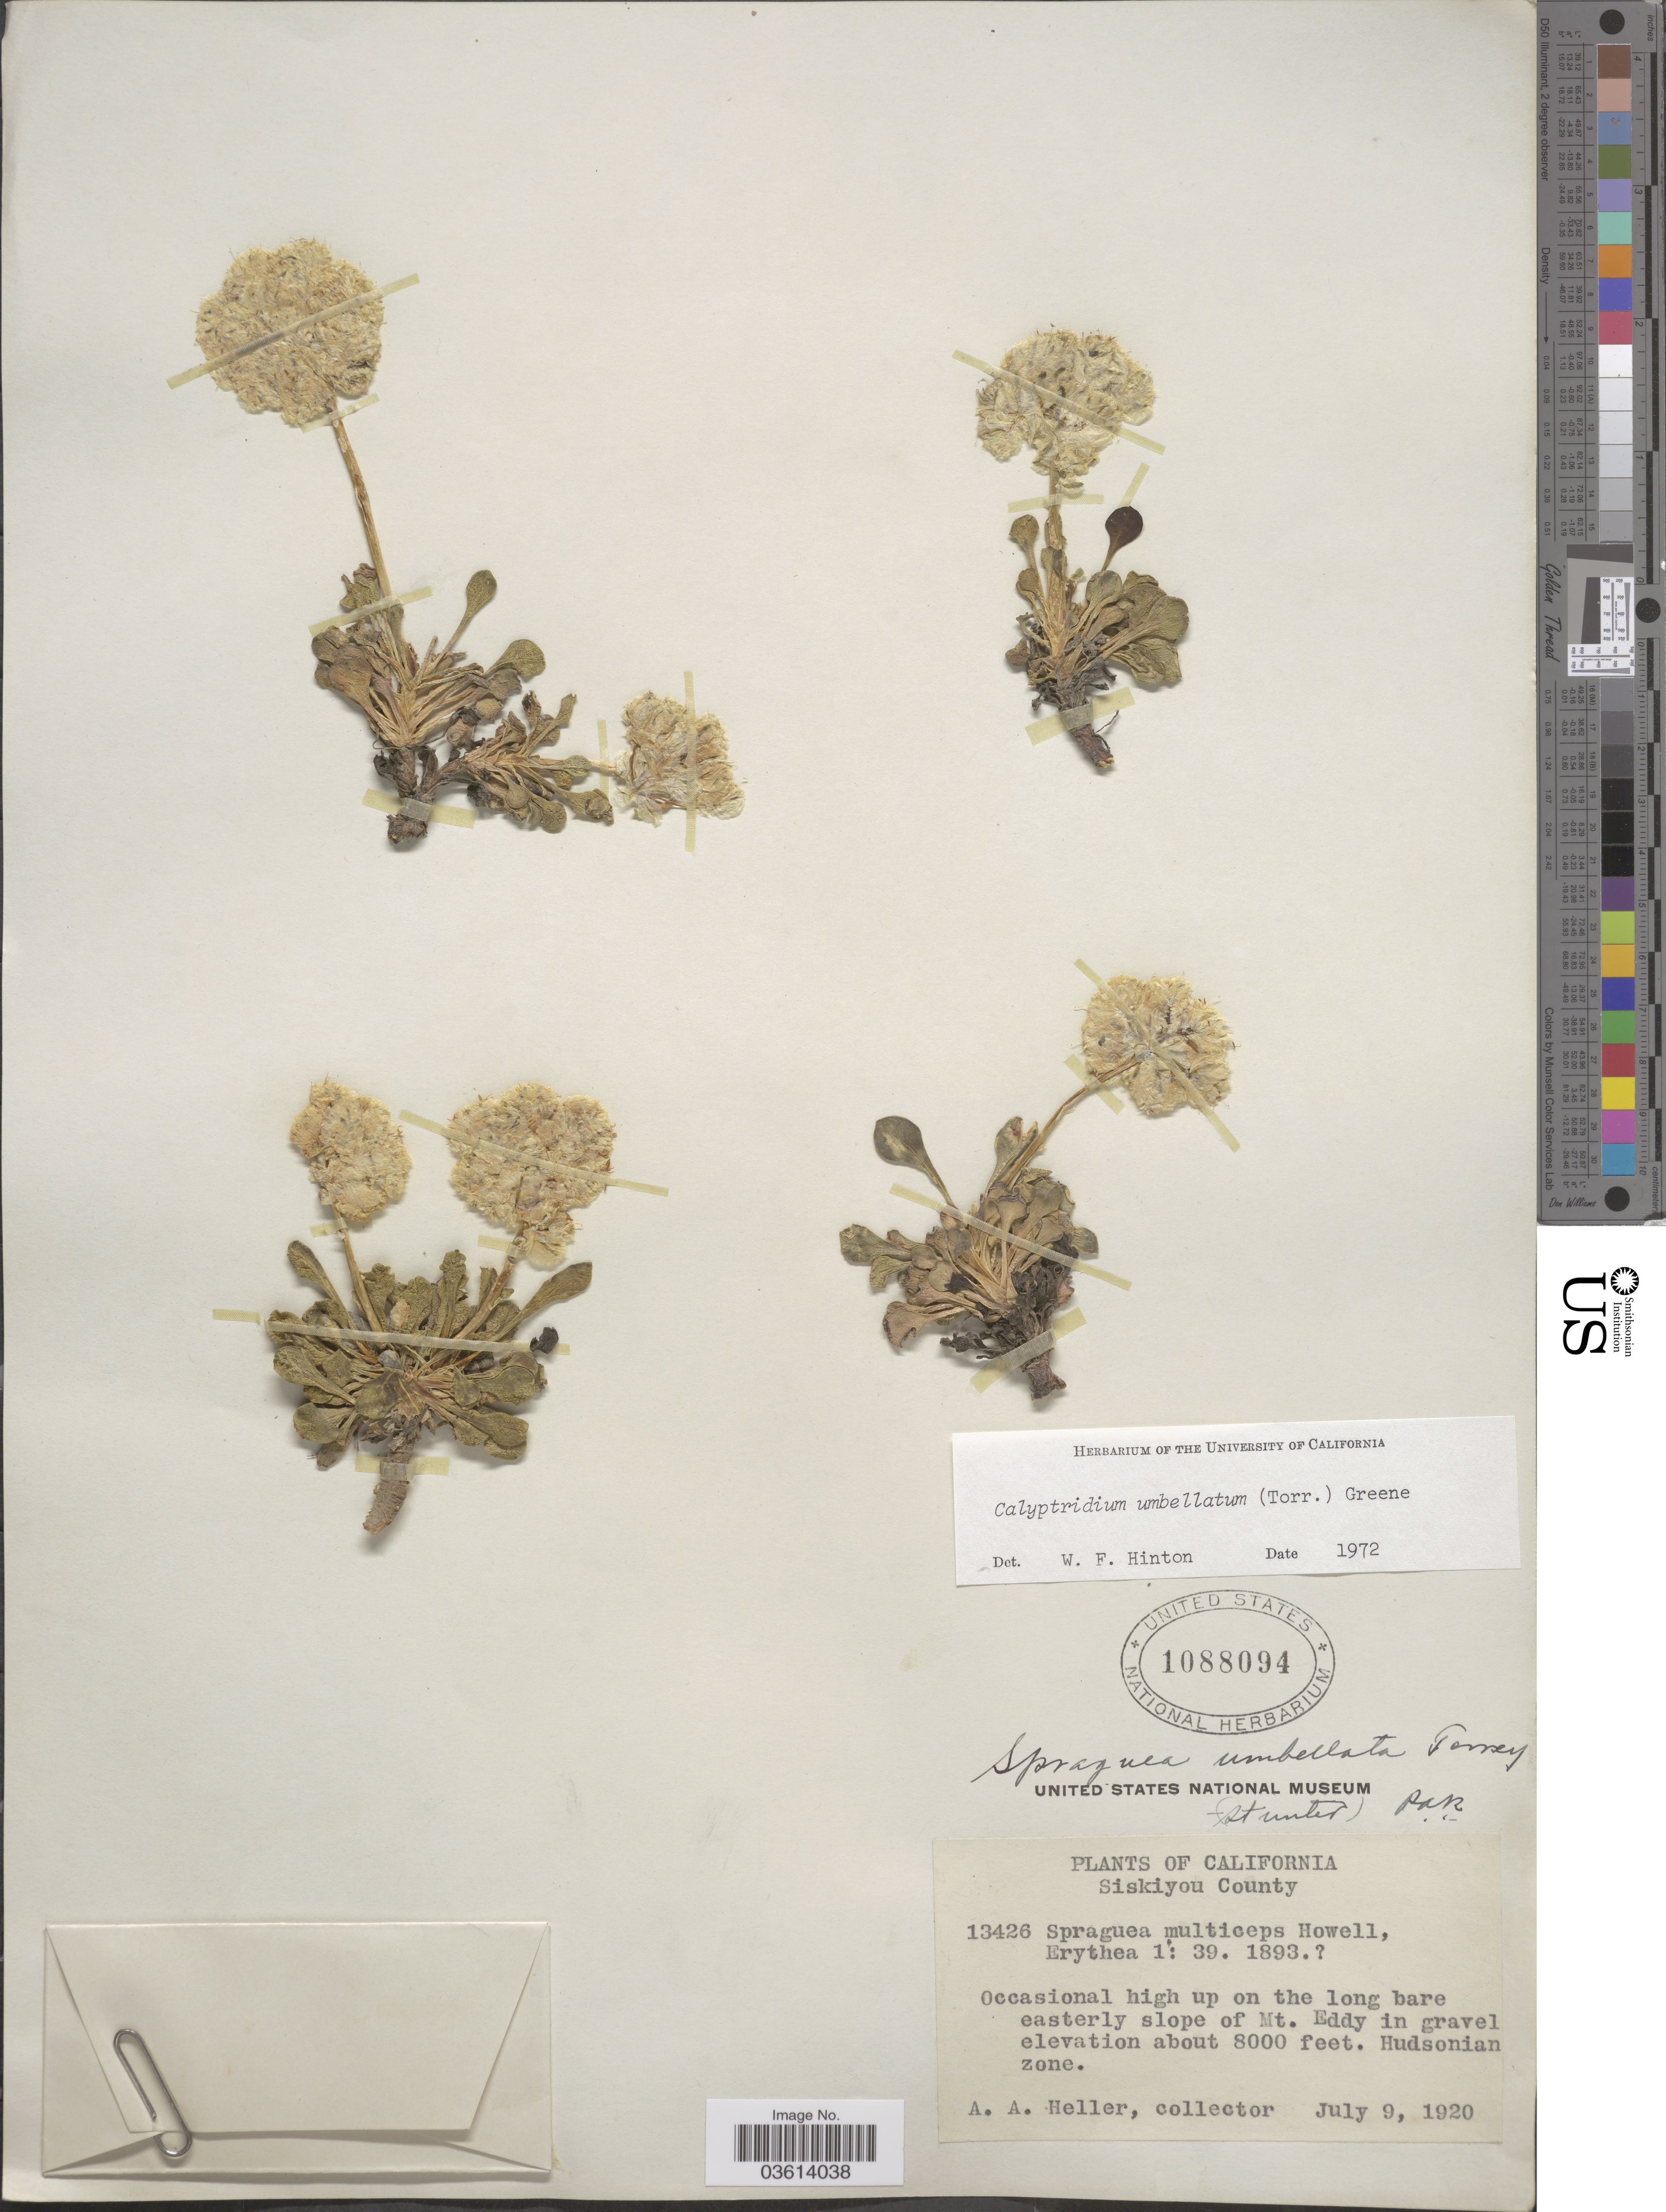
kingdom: Plantae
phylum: Tracheophyta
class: Magnoliopsida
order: Caryophyllales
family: Montiaceae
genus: Calyptridium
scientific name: Calyptridium umbellatum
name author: (Torr.) Greene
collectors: A. A. Heller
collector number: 13426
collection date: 1920-07-09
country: United States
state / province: California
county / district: Siskiyou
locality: Siskiyou County. On the long bare easterly slope of Mt. Eddy. Hudsonian zone.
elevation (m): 2438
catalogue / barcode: US 1088094